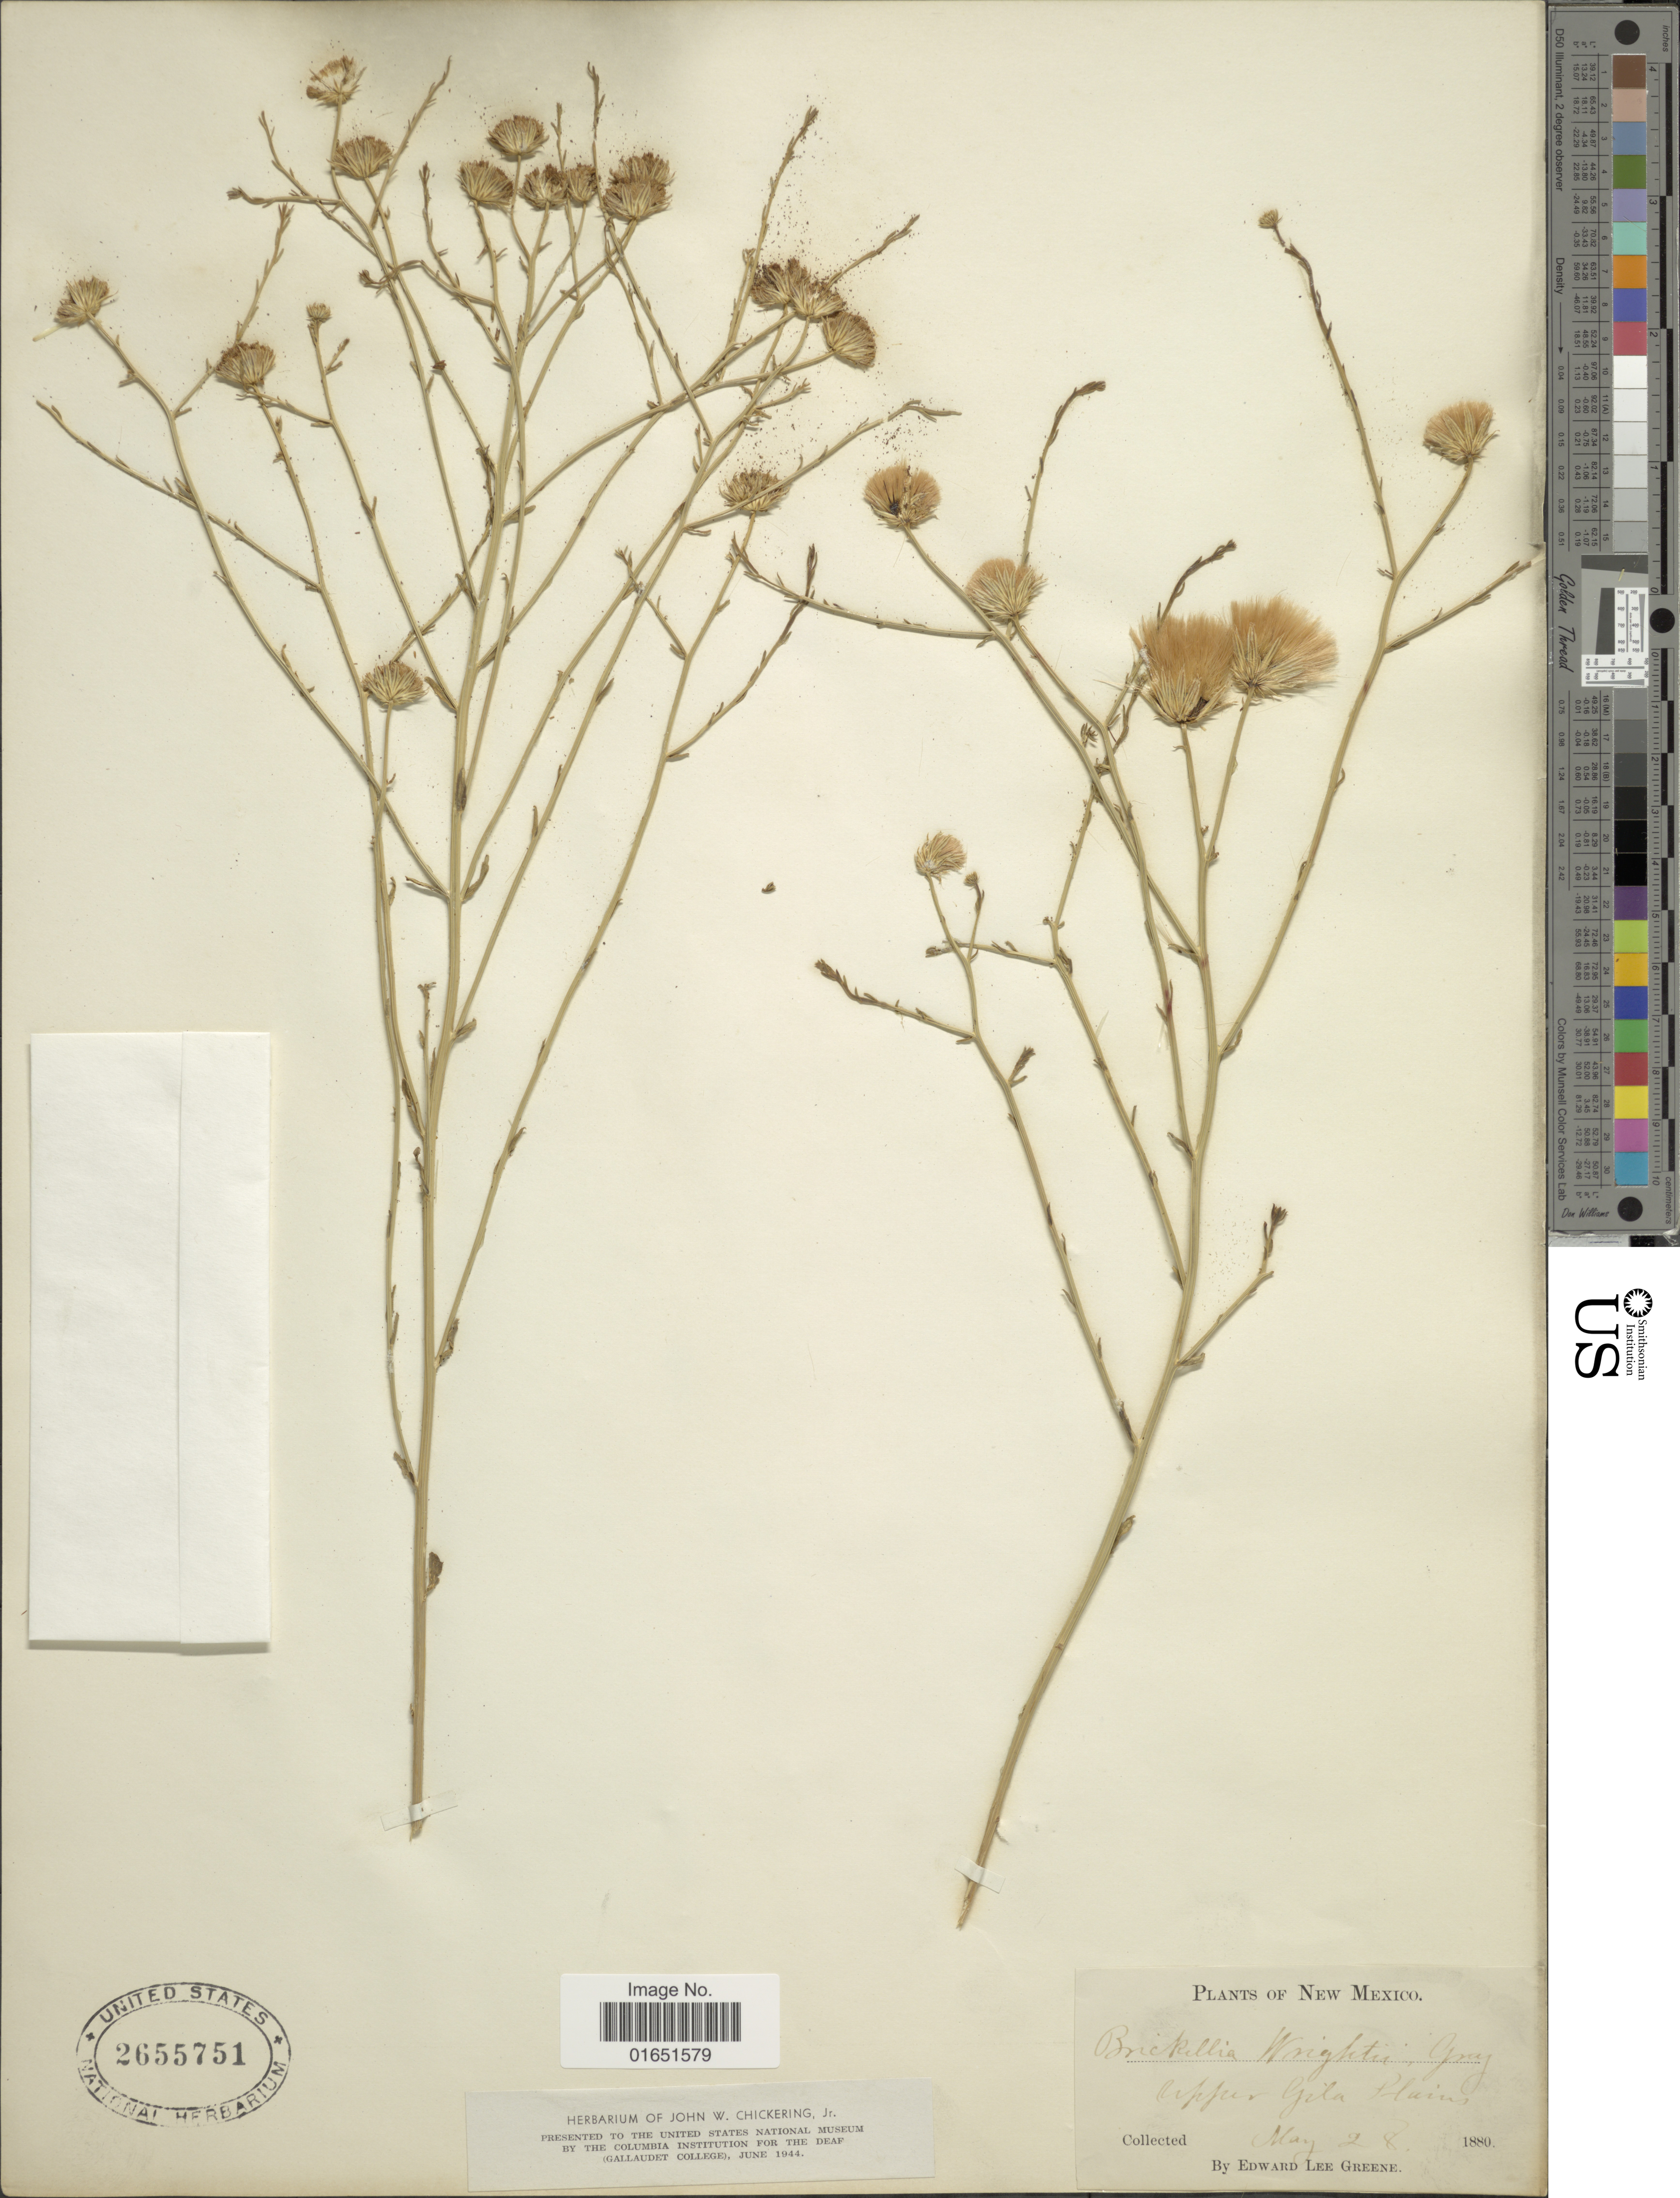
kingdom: Plantae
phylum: Tracheophyta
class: Magnoliopsida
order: Asterales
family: Asteraceae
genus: Brickellia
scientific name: Brickellia wrightii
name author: A. Gray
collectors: E. L. Greene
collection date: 1880-05-28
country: United States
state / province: New Mexico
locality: Upper Gila Plains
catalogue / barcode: US 2655751